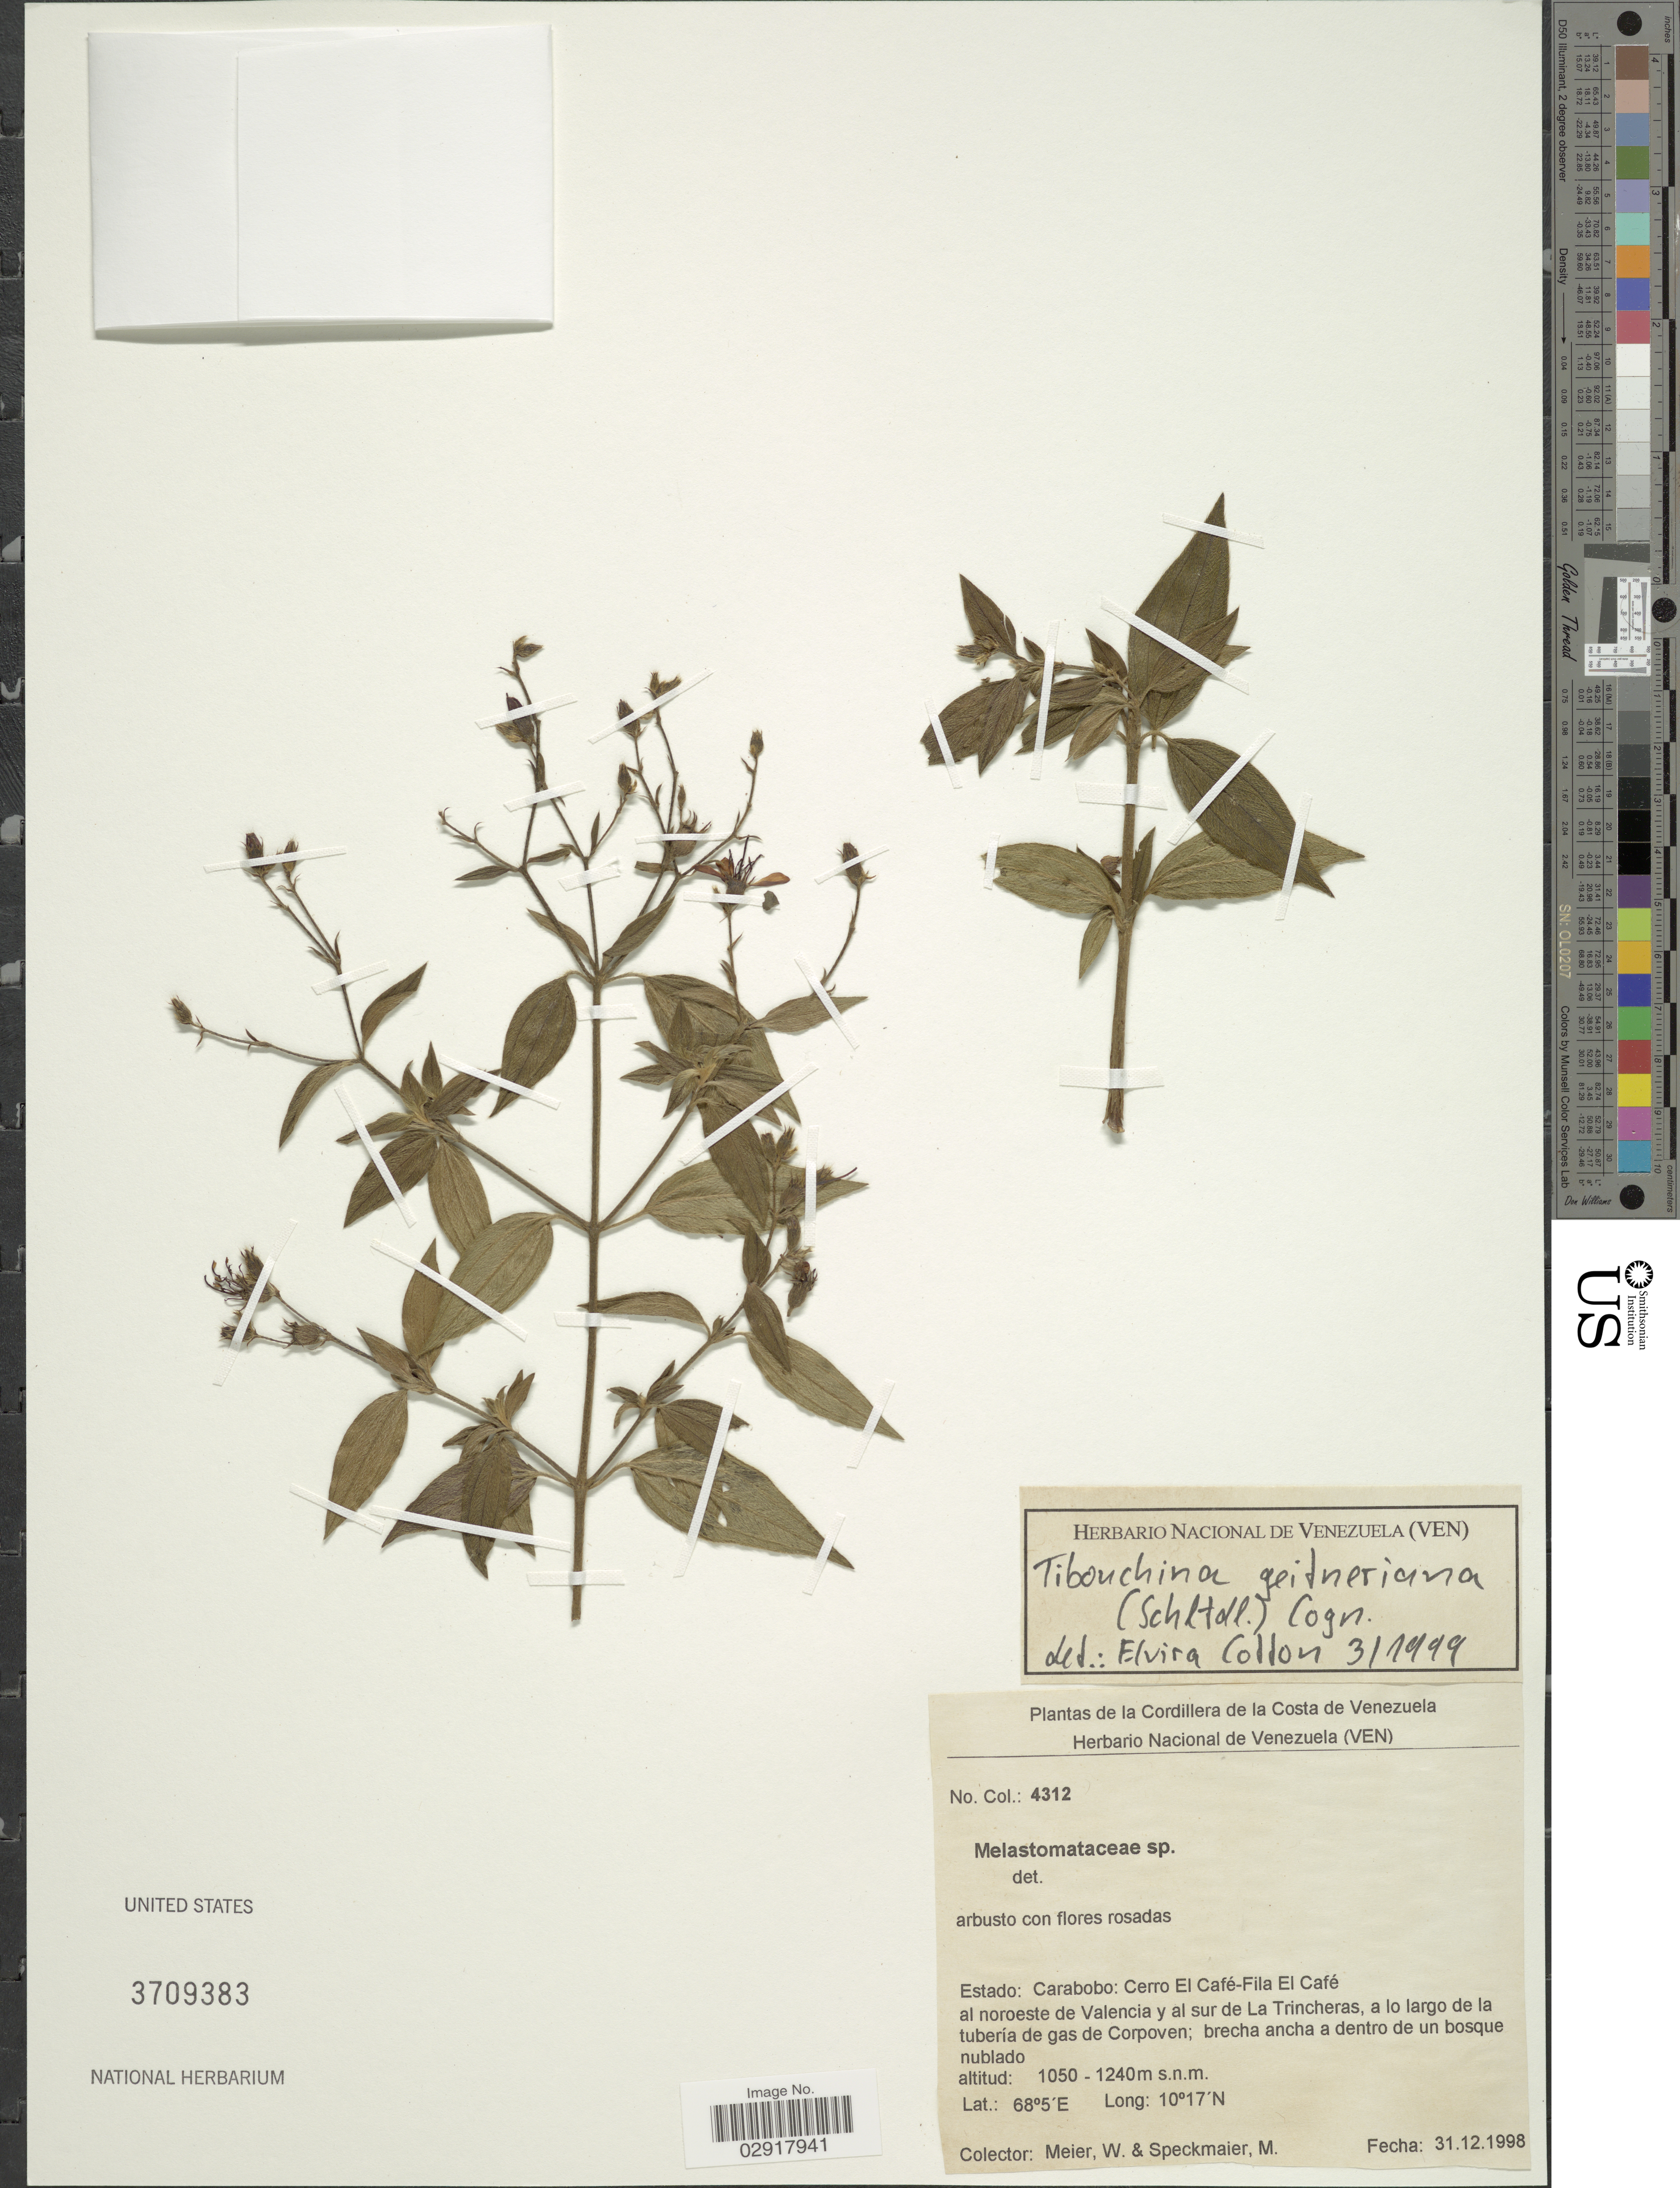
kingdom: Plantae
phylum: Tracheophyta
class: Magnoliopsida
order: Myrtales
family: Melastomataceae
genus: Chaetogastra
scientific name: Chaetogastra geitneriana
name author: Schltdl.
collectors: W. Meier & M. Speckmaier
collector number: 4312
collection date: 1998-12-31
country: Venezuela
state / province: Carabobo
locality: Cerro El Café-Fila El Café al noroeste de Valencia y al sur de La Tricheras, a largo de la tubería de gas de Corpoven.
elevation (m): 1050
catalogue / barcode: US 3709383